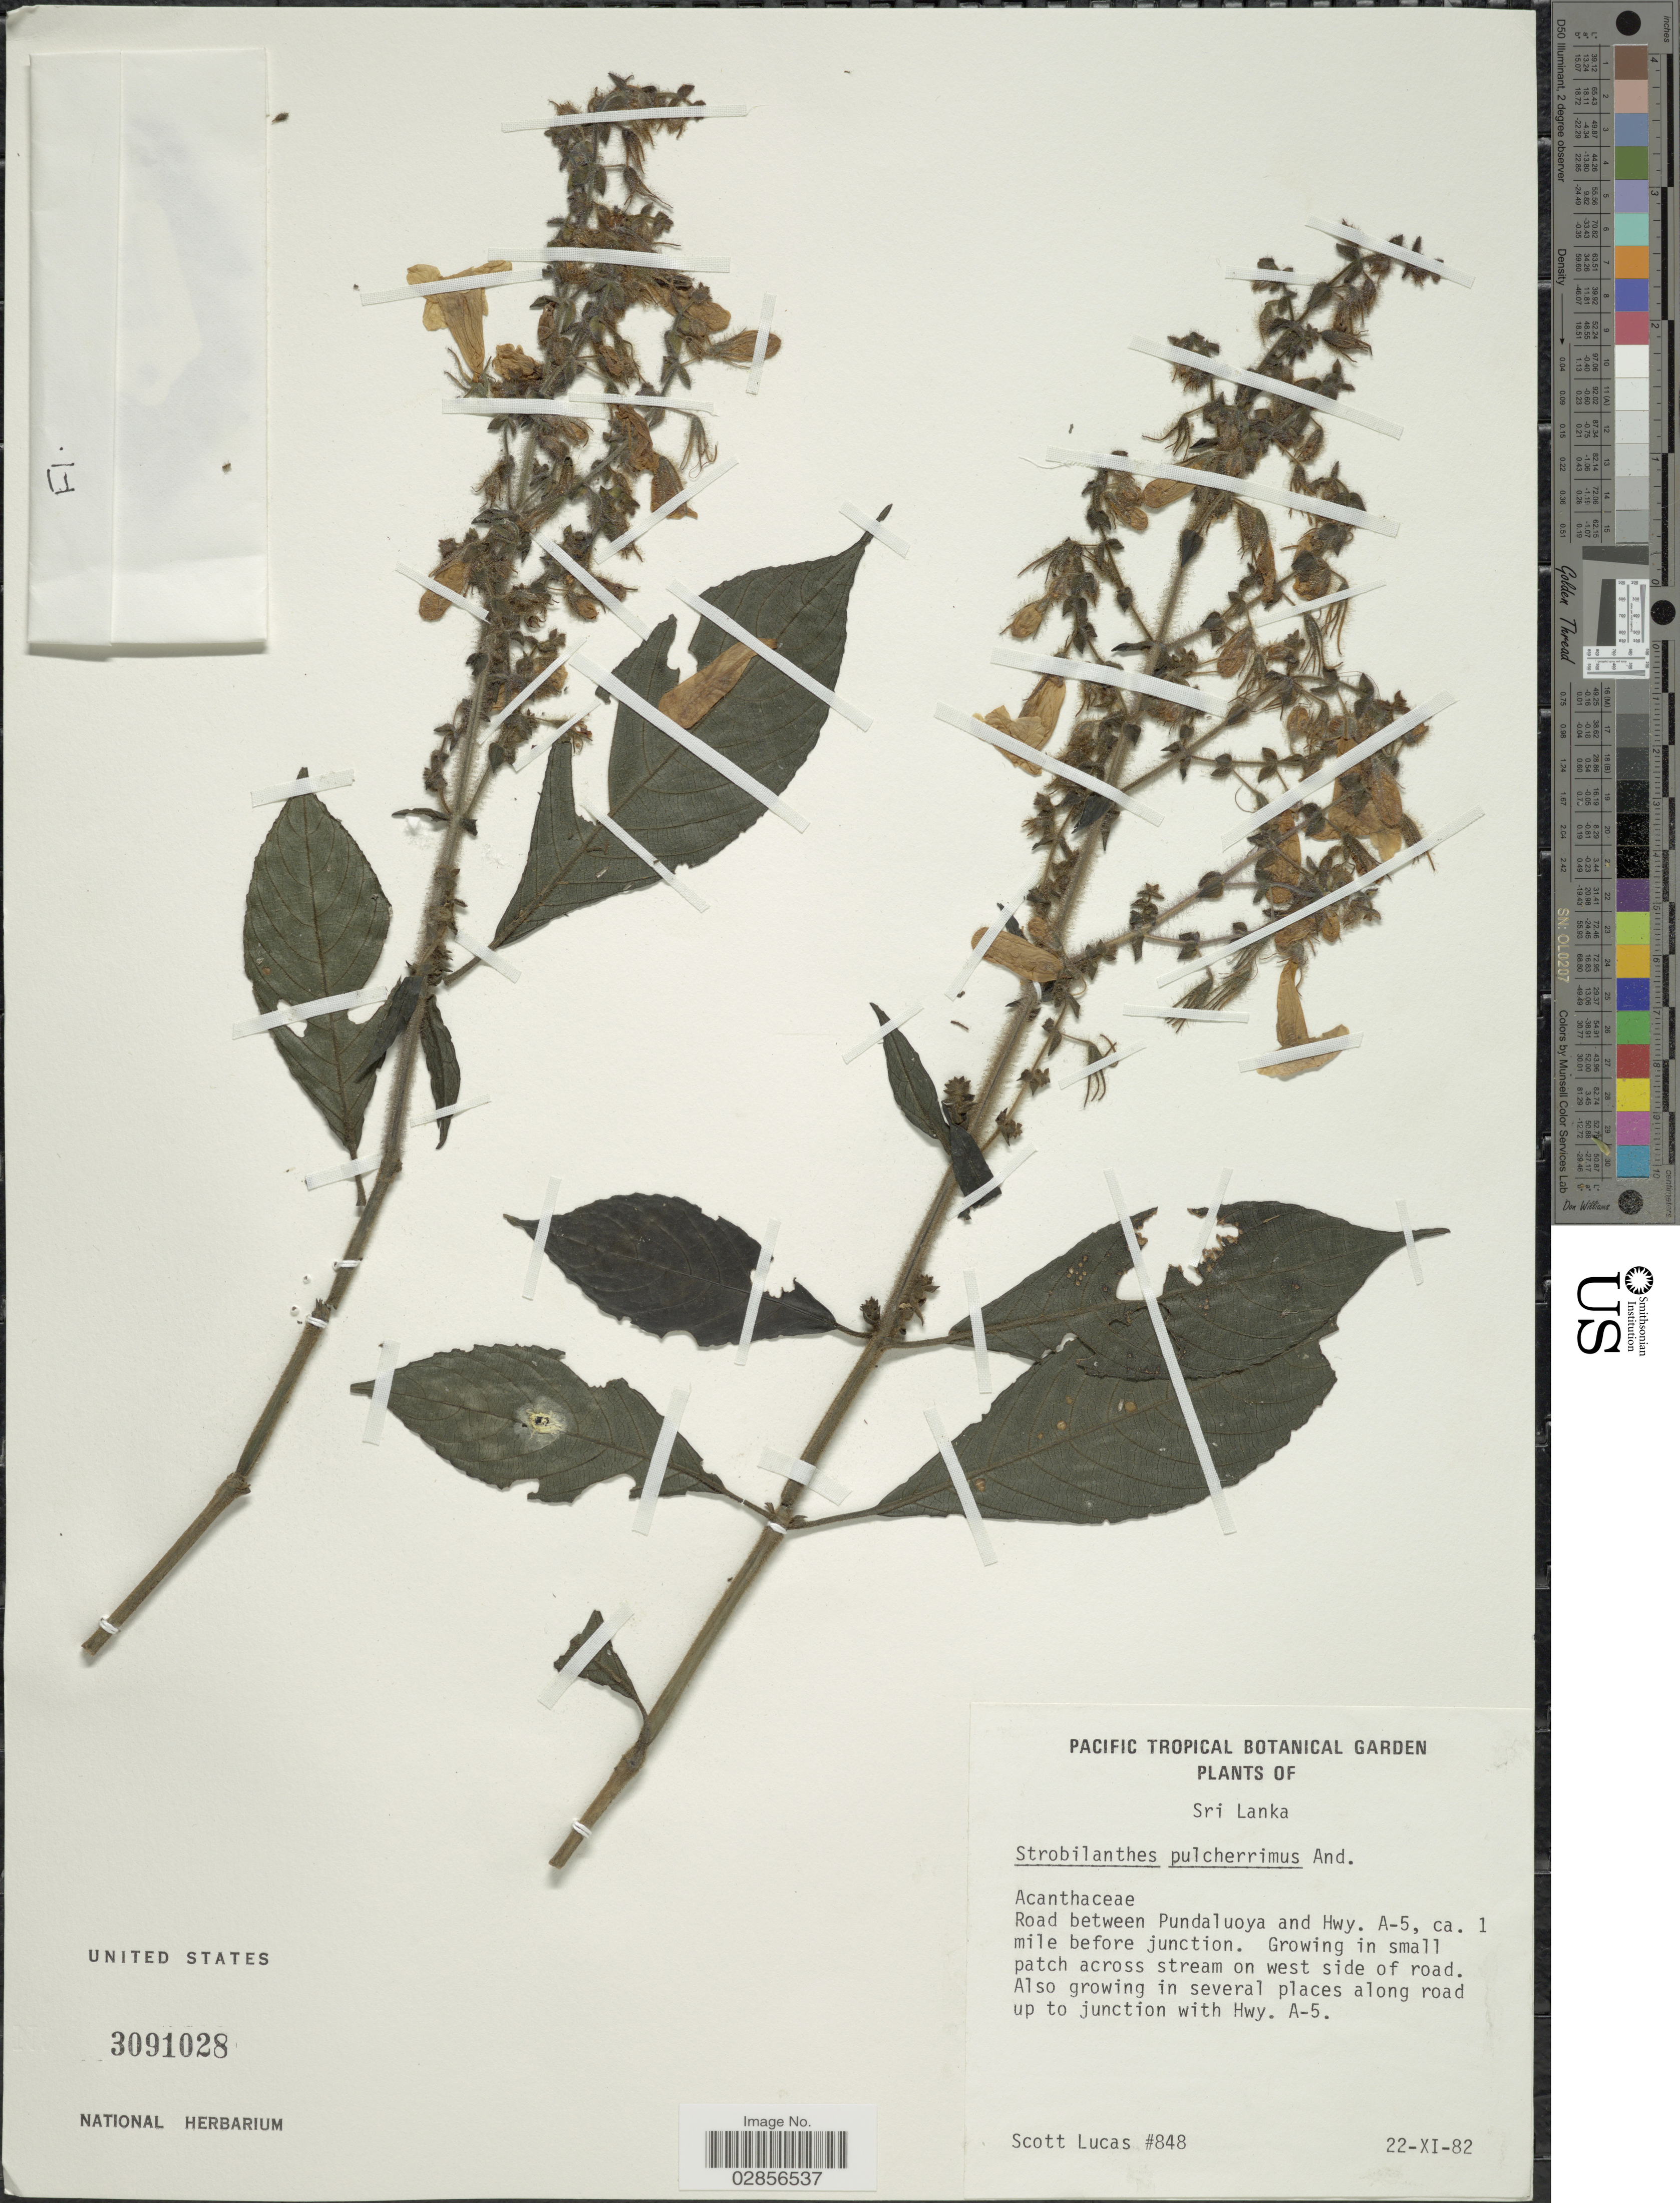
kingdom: Plantae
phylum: Tracheophyta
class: Magnoliopsida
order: Lamiales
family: Acanthaceae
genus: Strobilanthes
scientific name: Strobilanthes pulcherrima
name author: T. Anderson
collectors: S. Lucas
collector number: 848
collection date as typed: Transcribed d/m/y: 22/11/82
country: Sri Lanka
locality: Road between Pundaluoya and Hwy. A-5, ca. 1 mile before junction. Also growing in several places along road up to junction with Hwy. A-5.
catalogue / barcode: US 3091028